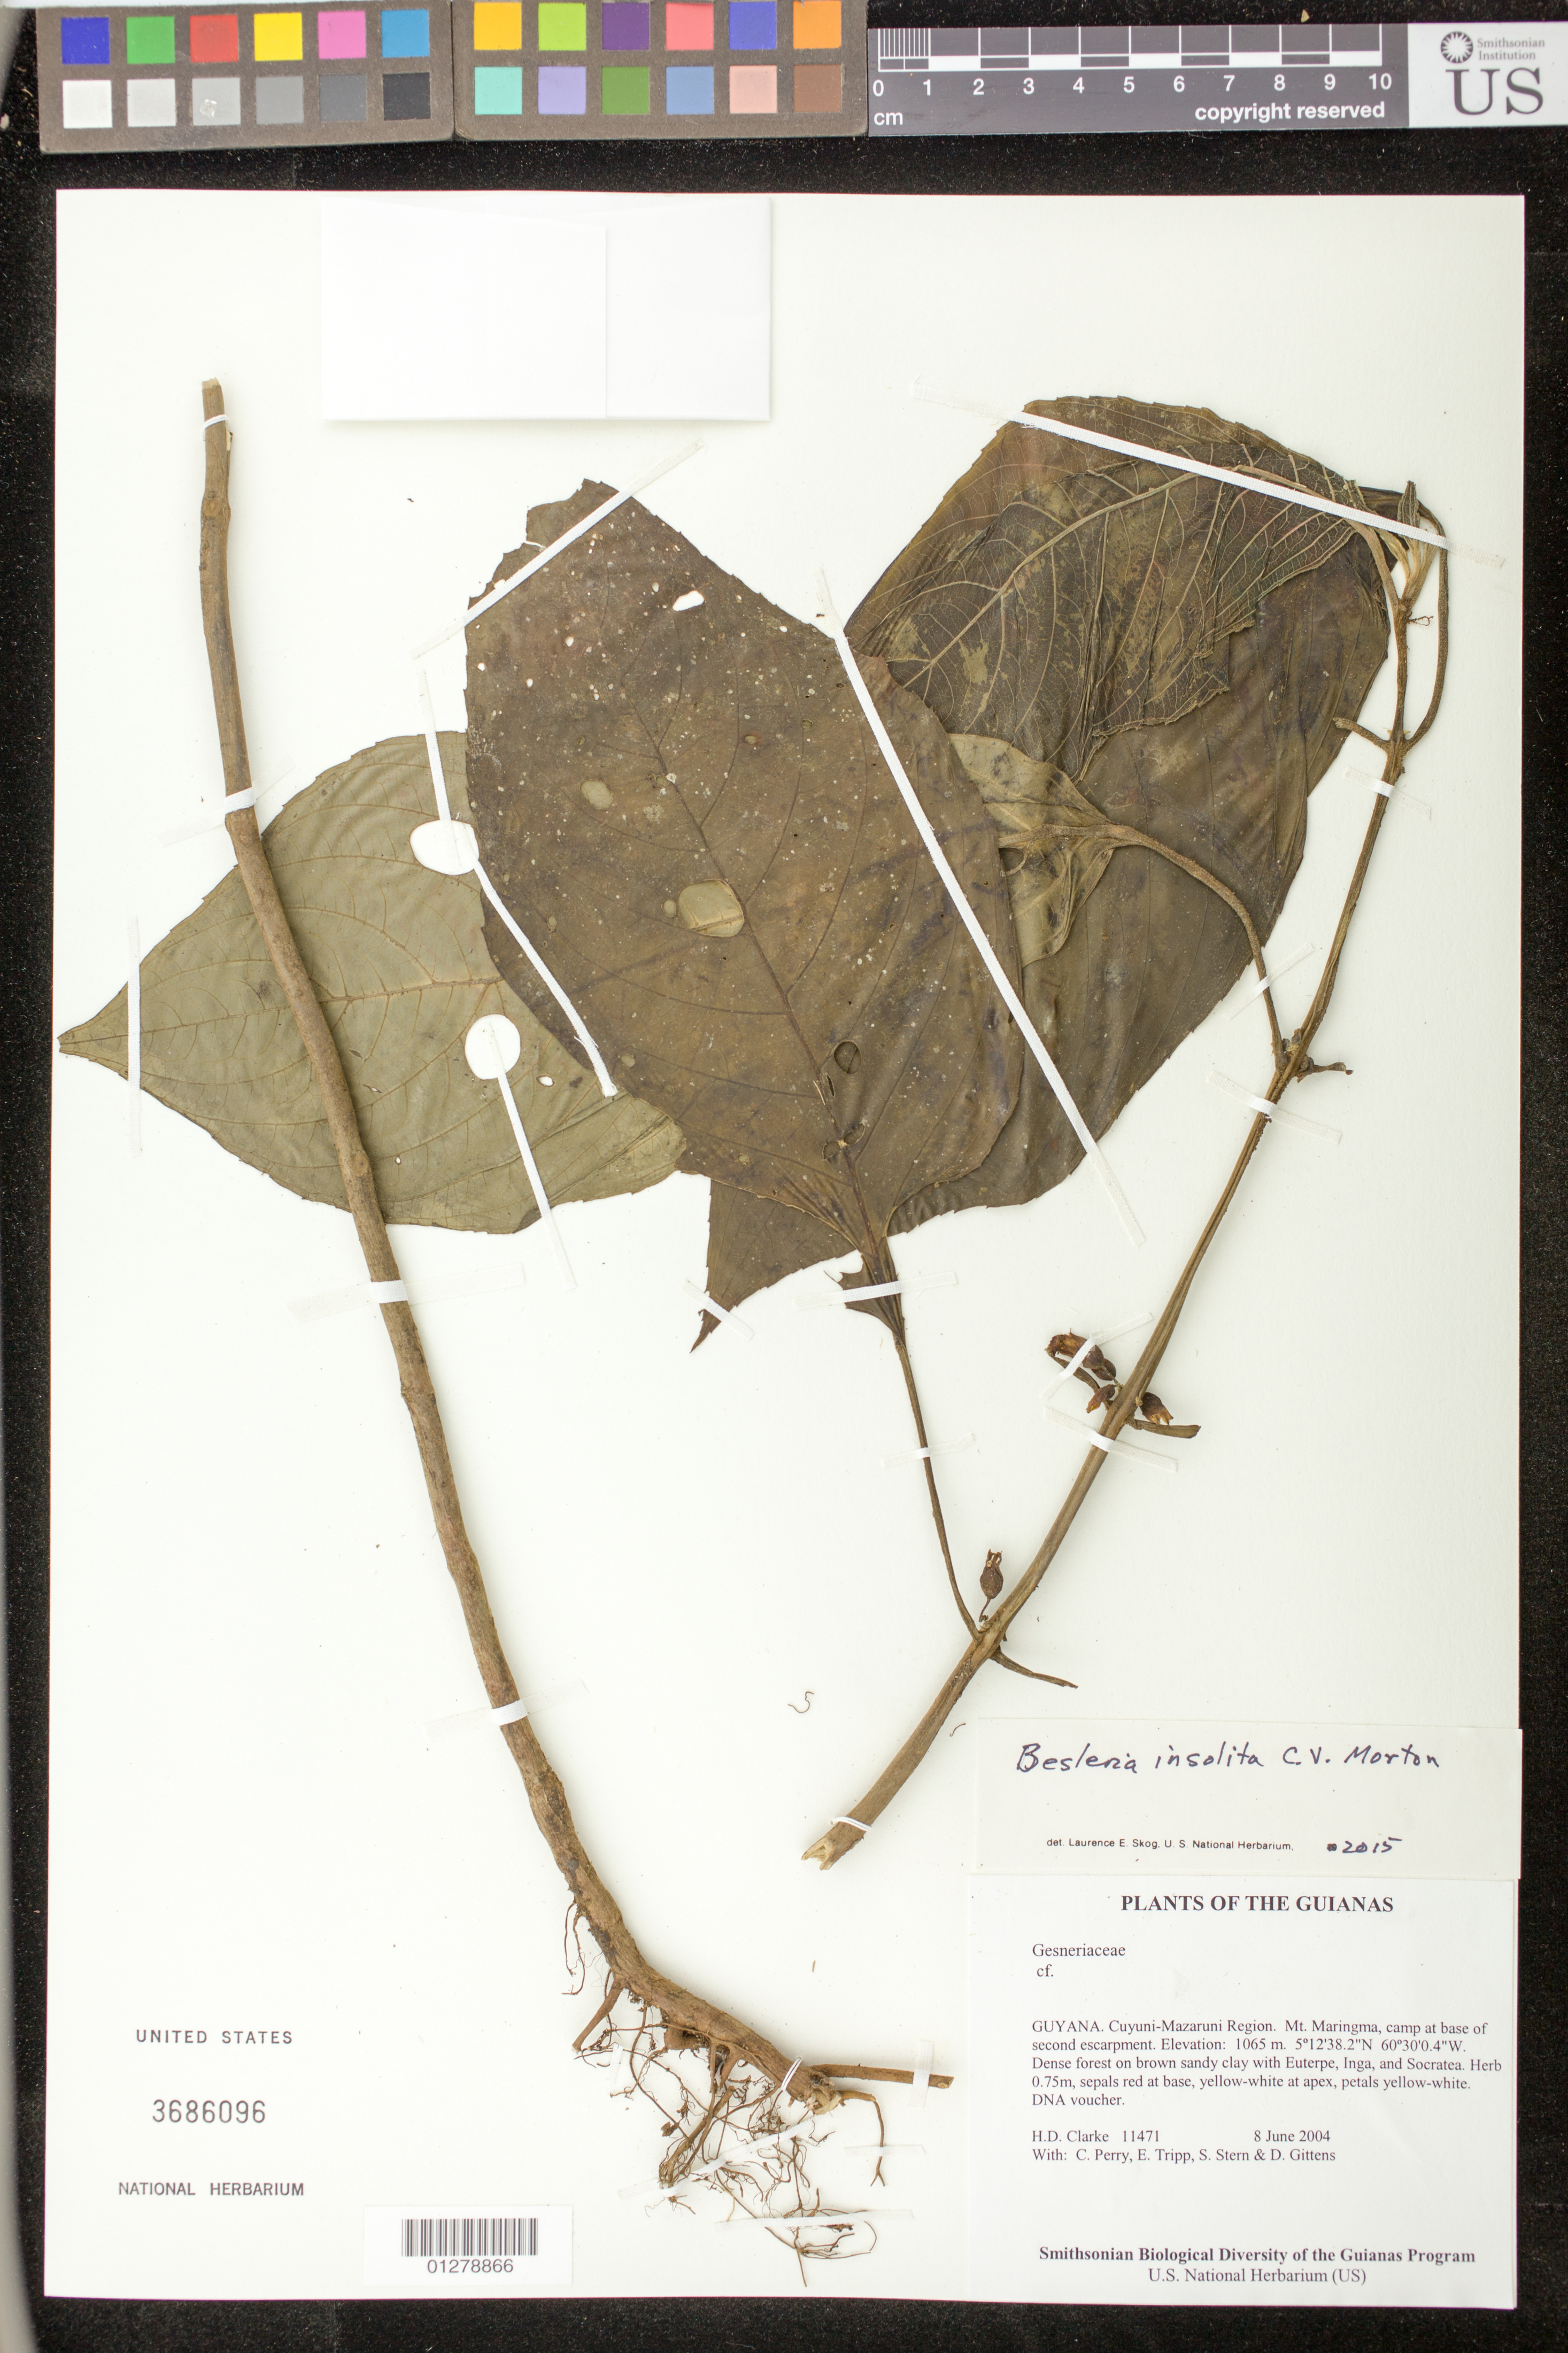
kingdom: Plantae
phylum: Tracheophyta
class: Magnoliopsida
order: Lamiales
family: Gesneriaceae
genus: Besleria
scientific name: Besleria insolita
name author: C.V. Morton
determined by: Skog, Laurence E.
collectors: H. D. Clarke, C. Perry, E. Tripp, S. R. Stern & D. Gittens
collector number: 11471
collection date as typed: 8 June 2004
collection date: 2004-06-08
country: Guyana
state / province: Cuyuni-Mazaruni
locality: Mt. Maringma, camp at base of second escarpment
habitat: Dense forest on brown sandy clay with Euterpe, Inga, and Socratea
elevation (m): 1065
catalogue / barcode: US 3686096